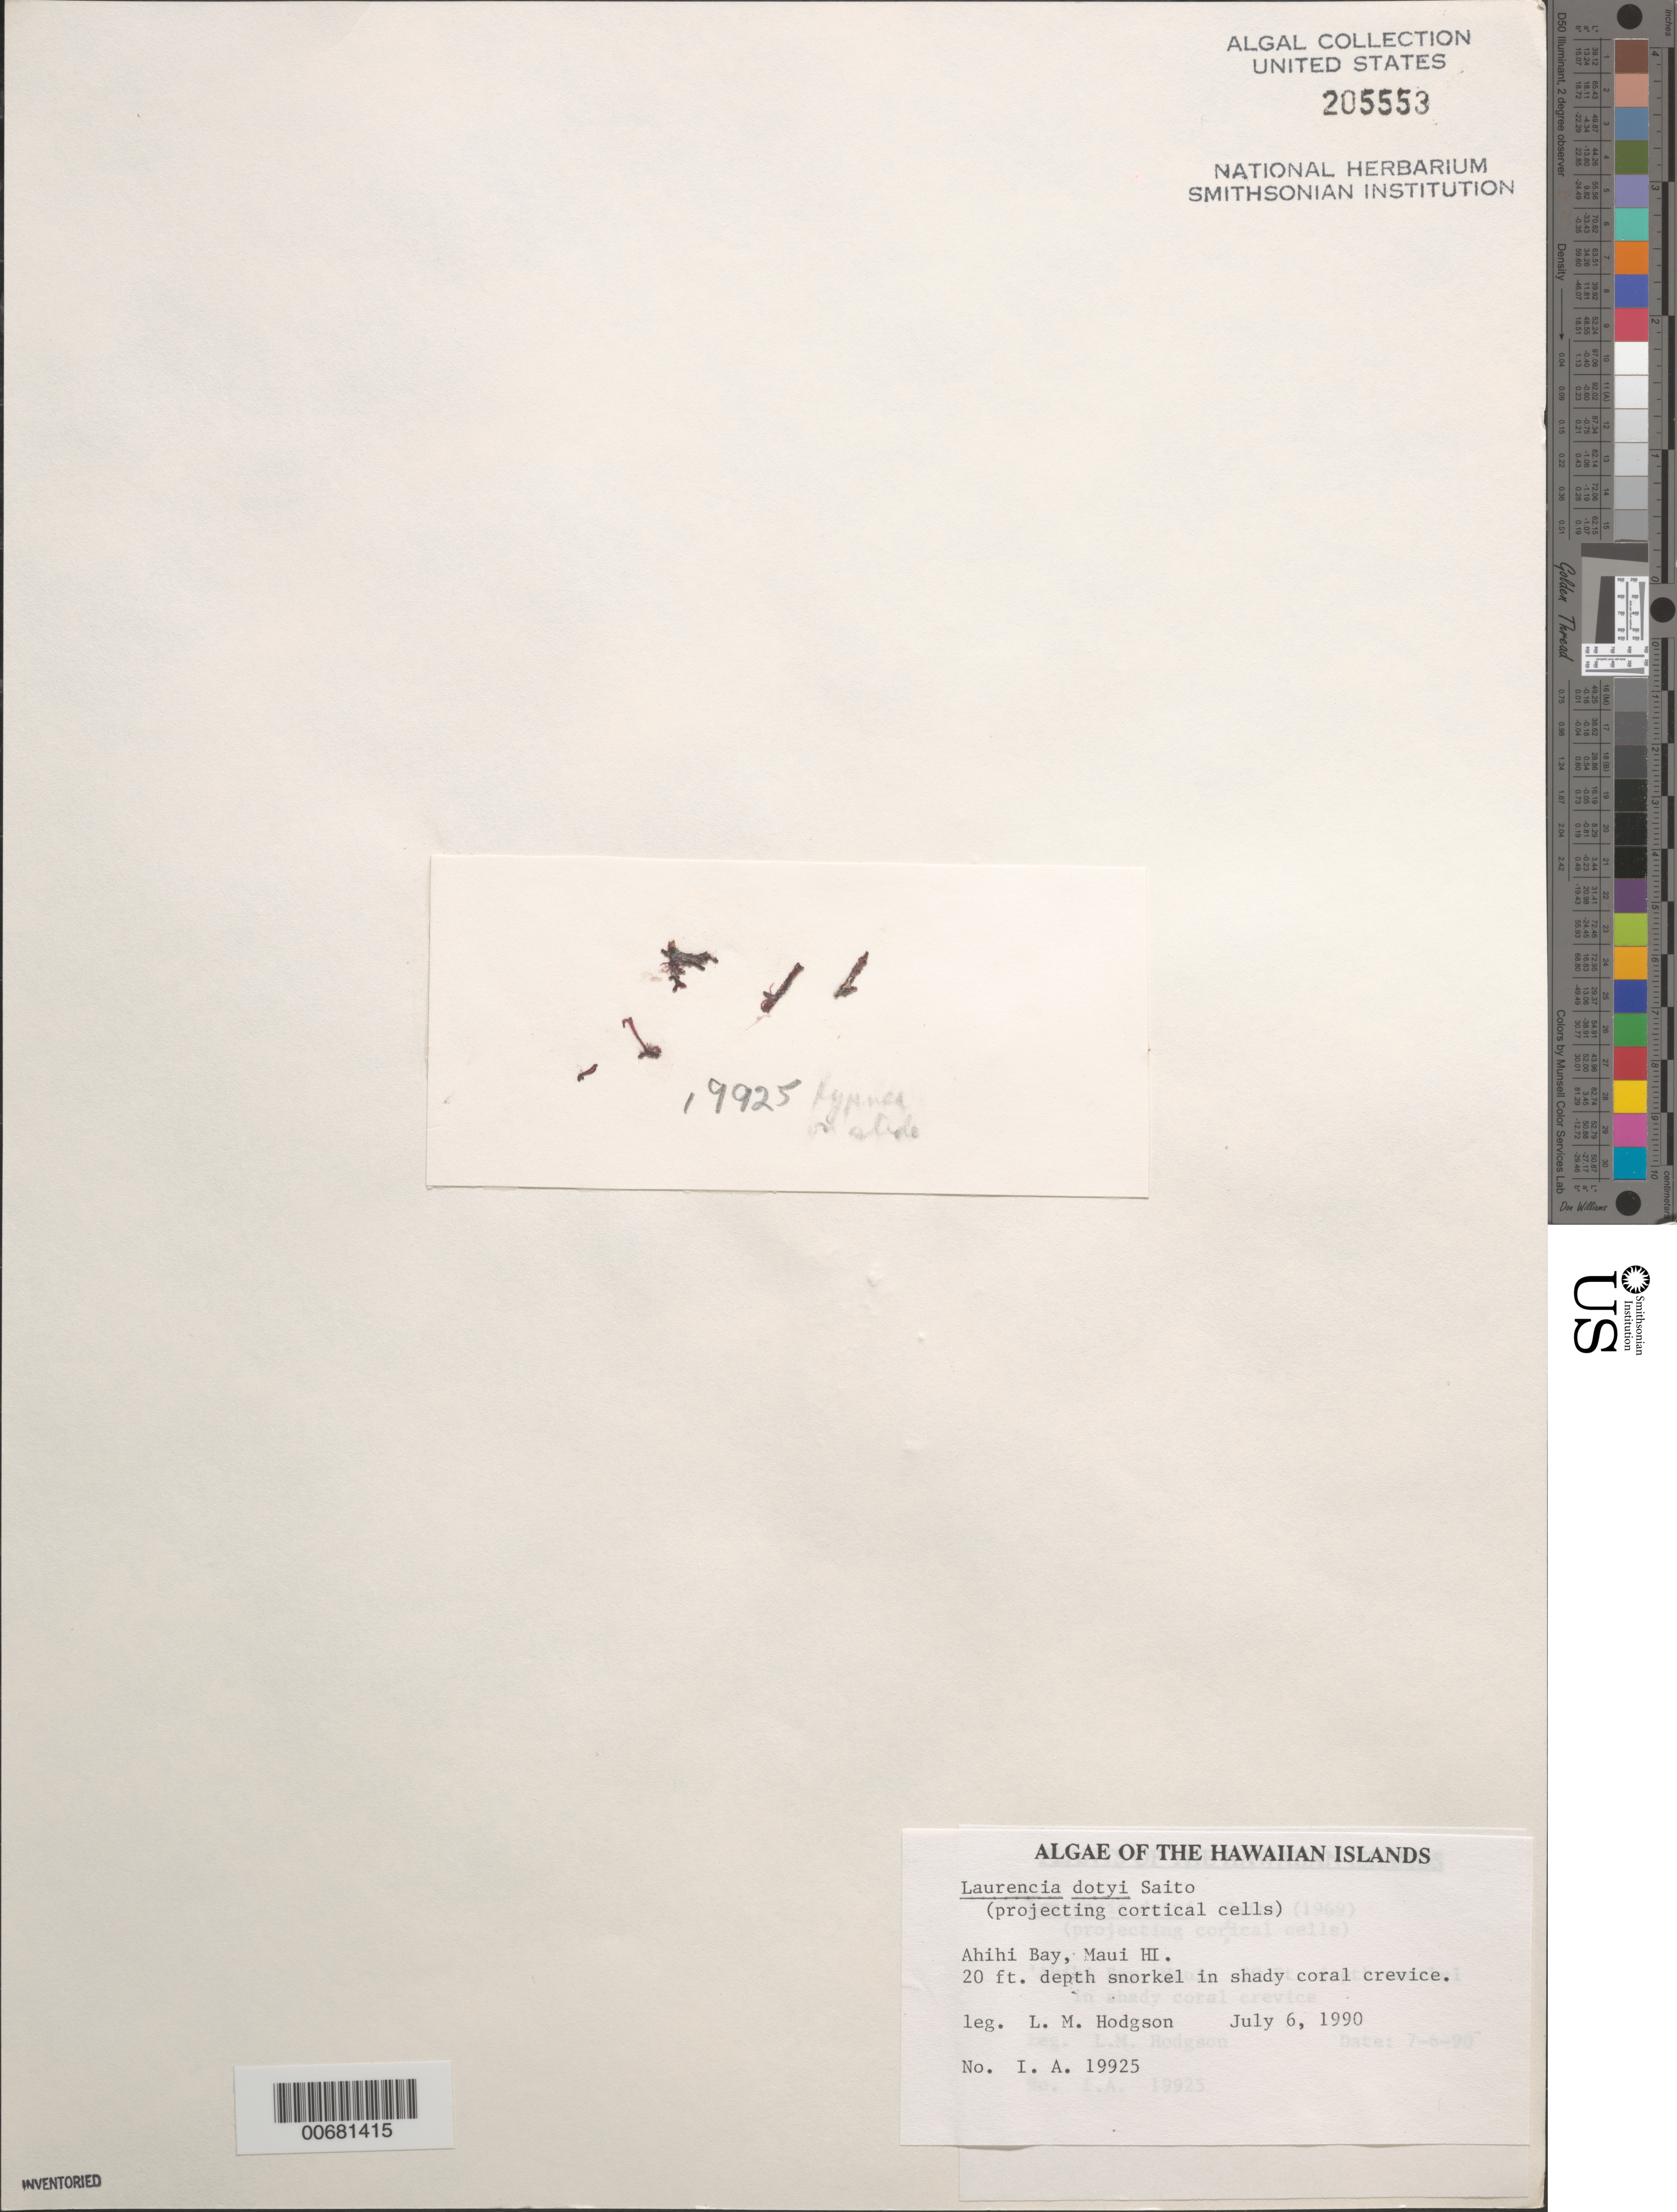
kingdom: Plantae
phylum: Rhodophyta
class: Florideophyceae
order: Ceramiales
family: Rhodomelaceae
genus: Chondrophycus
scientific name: Chondrophycus dotyi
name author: (Saito) K.W. Nam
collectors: L. M. Hodgson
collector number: IAA 19925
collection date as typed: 06 Jul 1990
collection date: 1990-07-06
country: United States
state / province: Hawaii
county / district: Maui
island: Maui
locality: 'Ahihi Bay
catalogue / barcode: US 205553